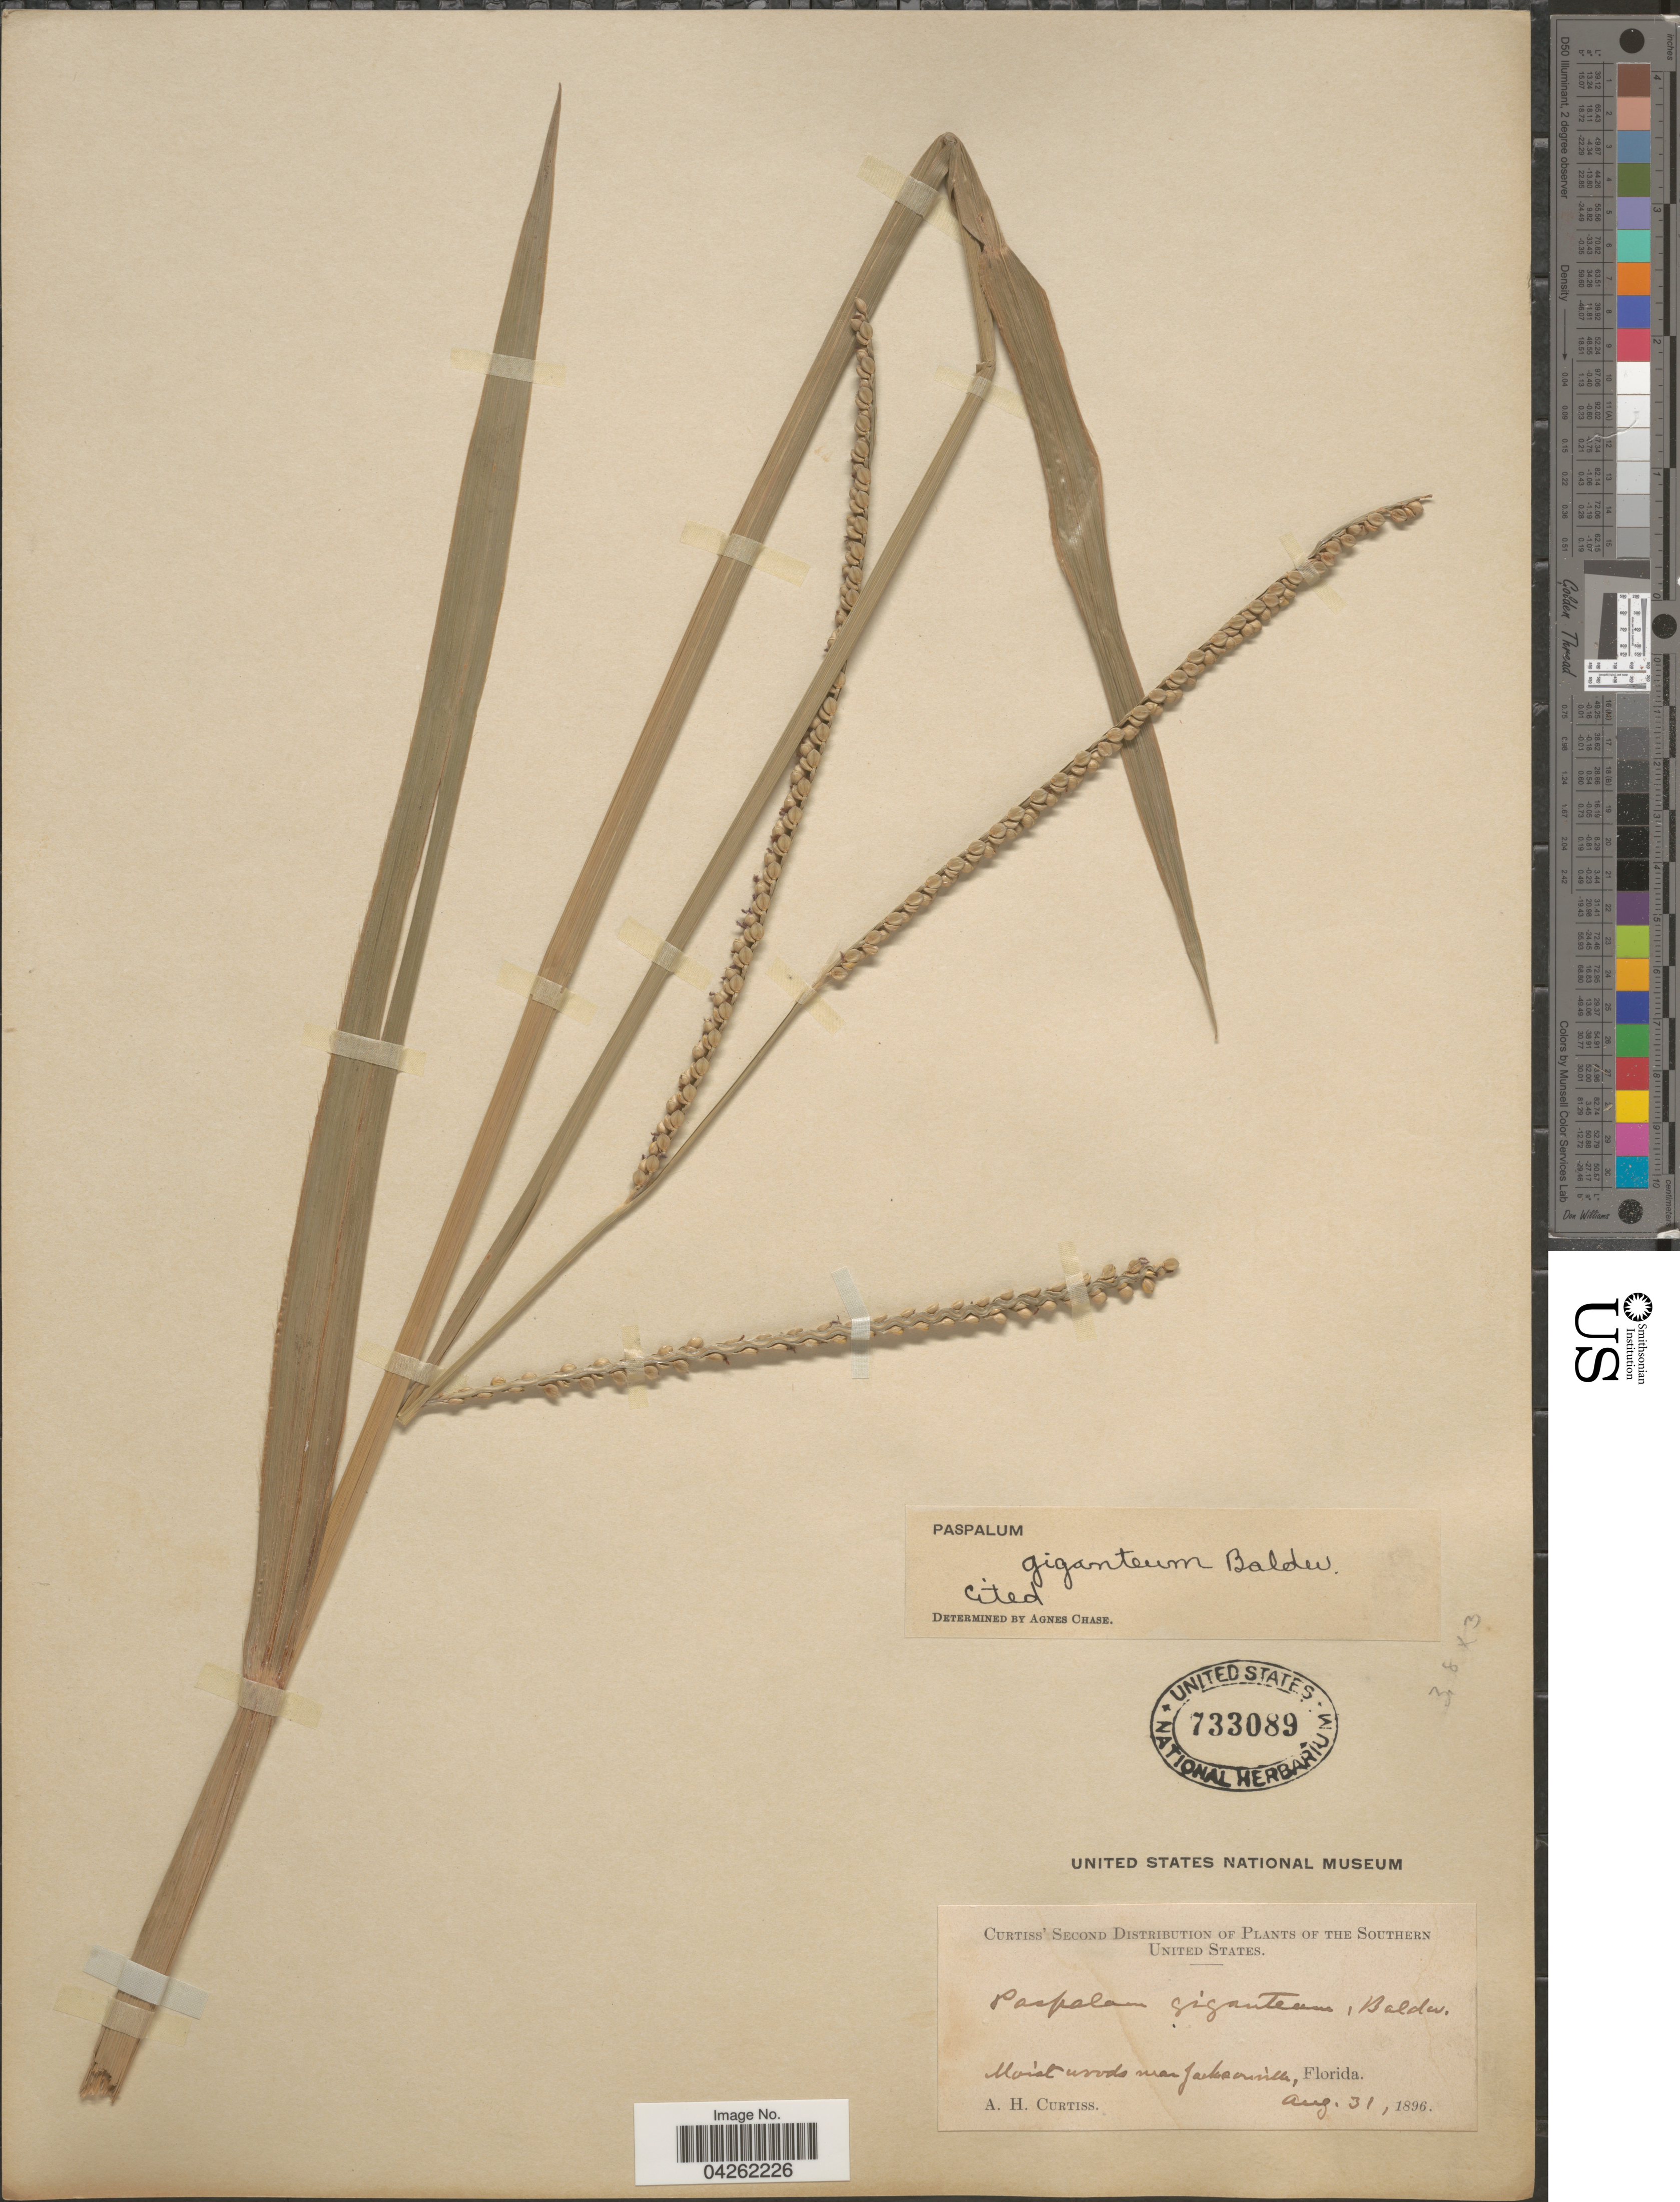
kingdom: Plantae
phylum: Tracheophyta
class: Liliopsida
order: Poales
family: Poaceae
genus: Paspalum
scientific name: Paspalum giganteum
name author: Baldwin ex Vasey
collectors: A. H. Curtiss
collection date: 1896-08-31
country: United States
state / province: Florida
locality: The Southern United States, Moist woods near Jacksonville.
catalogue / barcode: US 733089